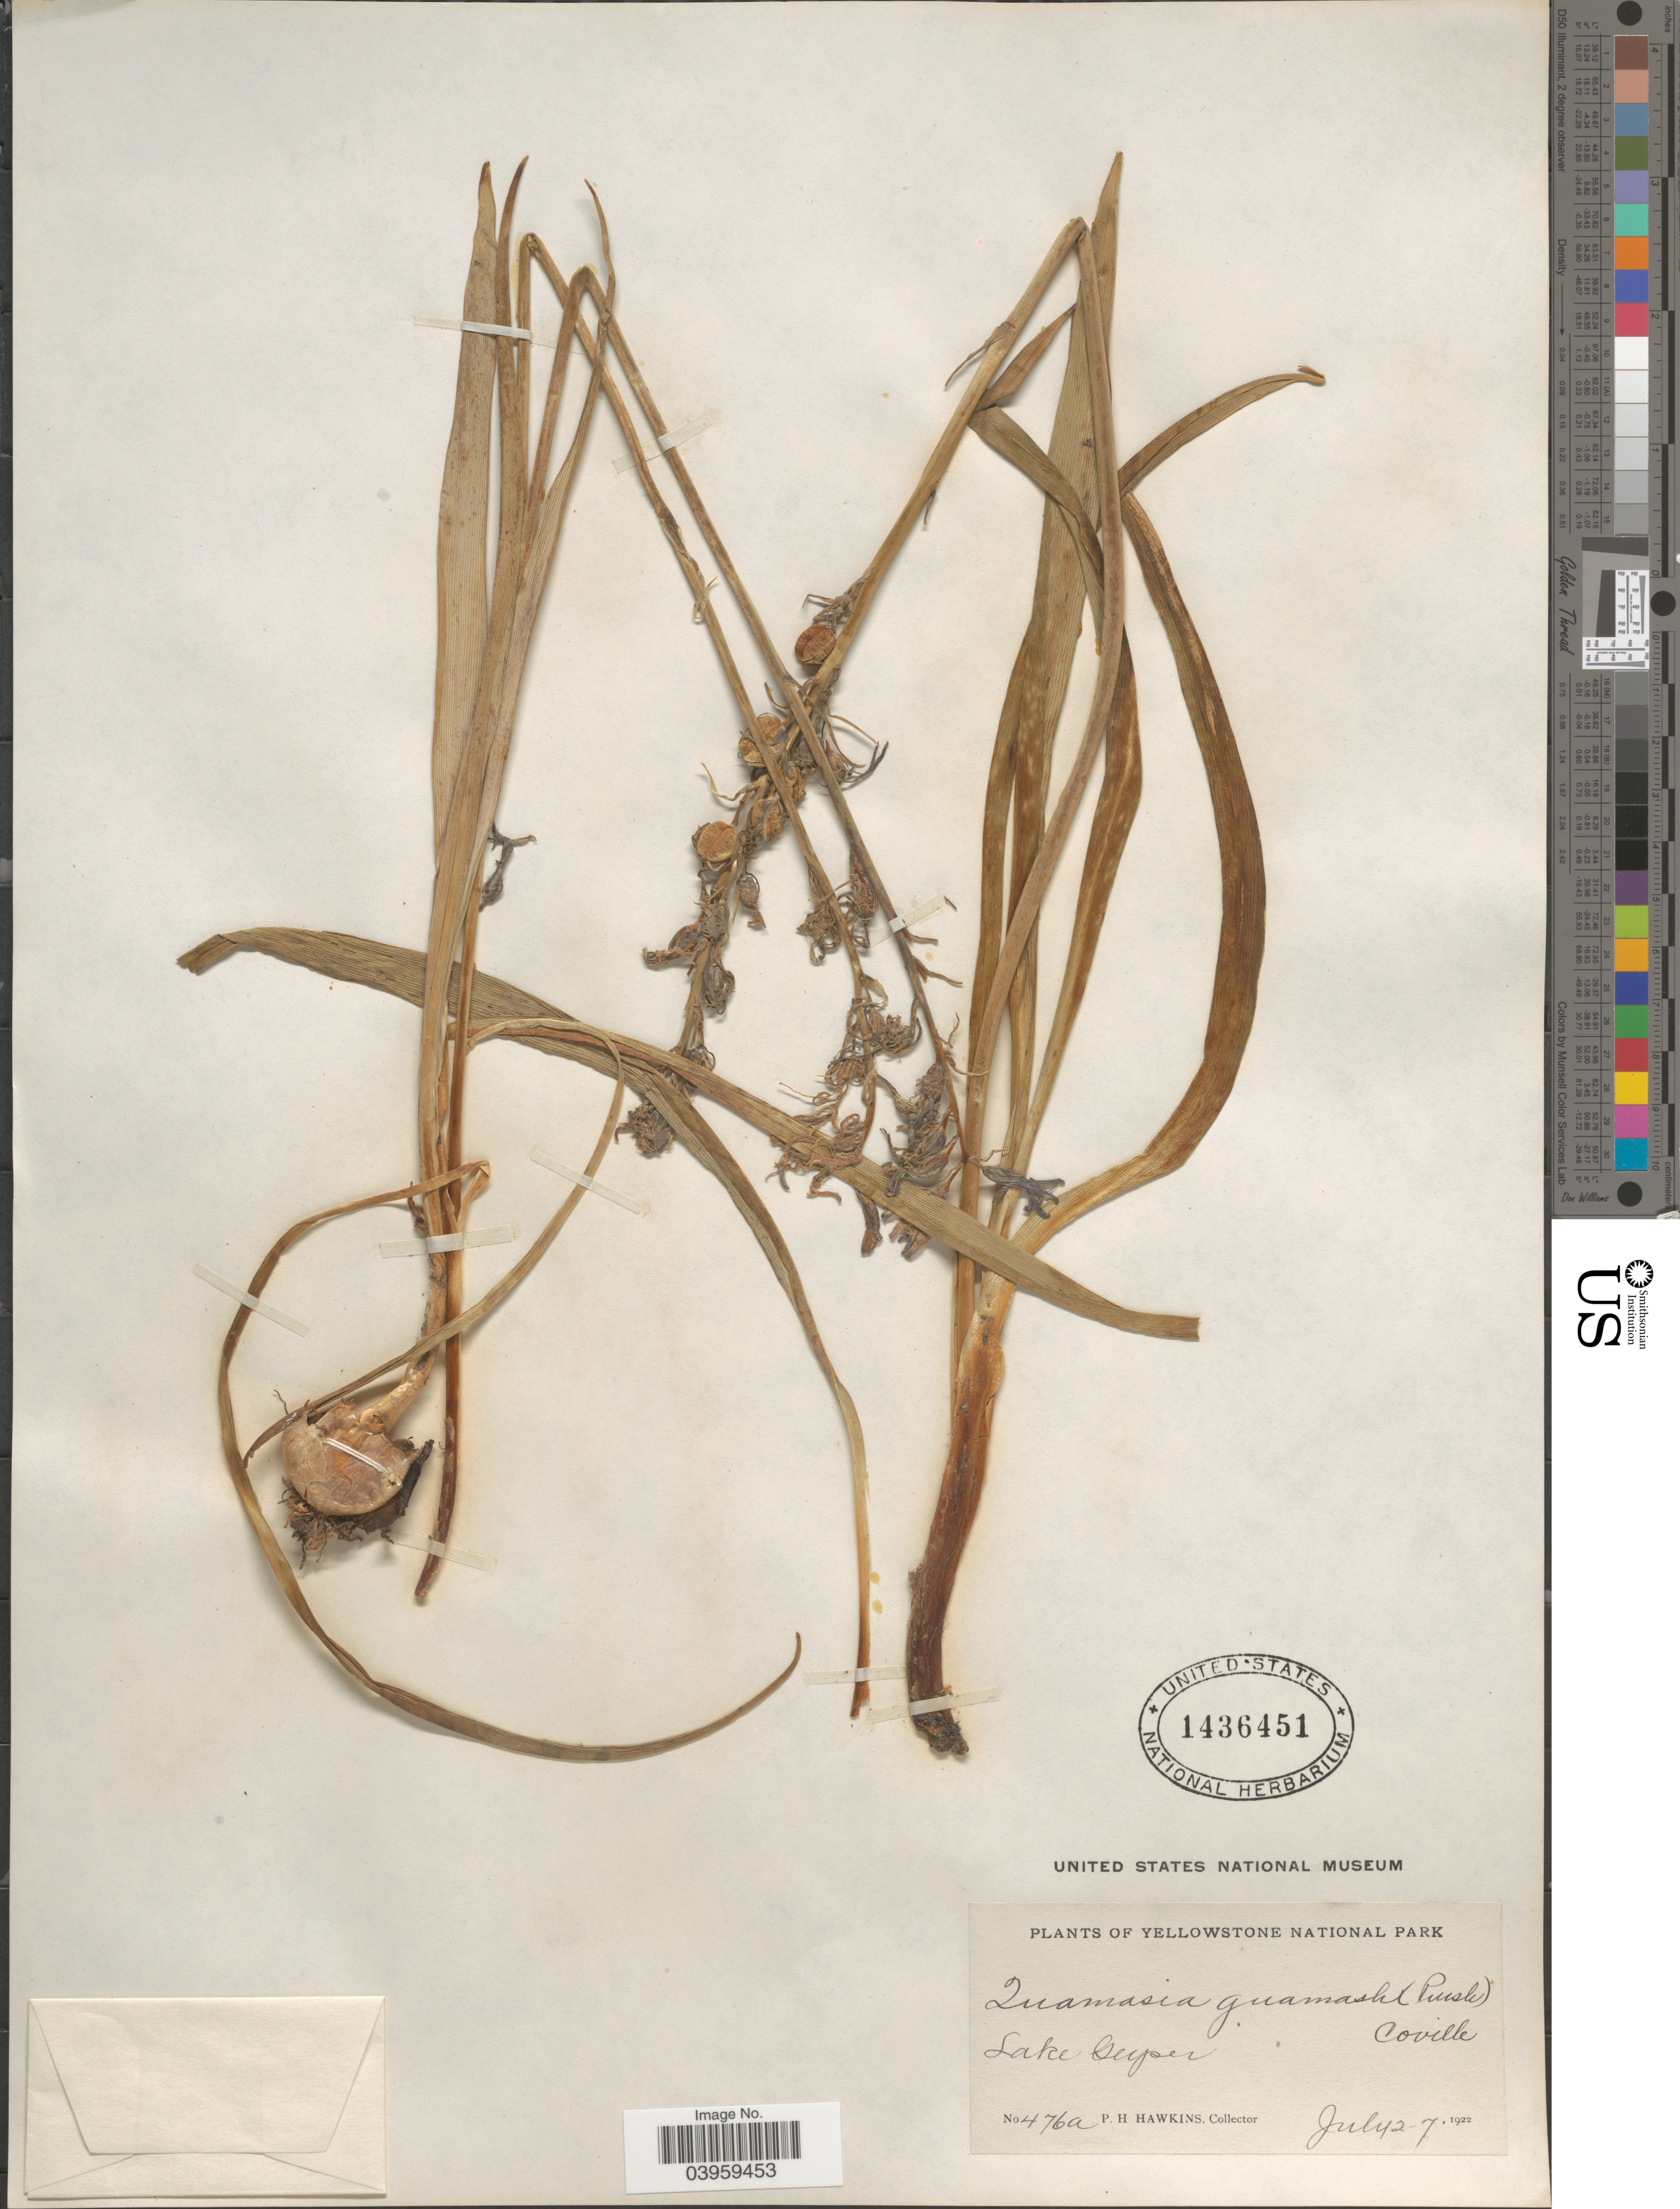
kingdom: Plantae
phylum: Tracheophyta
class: Liliopsida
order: Asparagales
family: Asparagaceae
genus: Camassia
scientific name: Camassia quamash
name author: (Pursh) Greene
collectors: P. Hawkins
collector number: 476a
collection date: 1922-07-02/1922-07-07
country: United States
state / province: Wyoming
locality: Yellowstone National Park. Lake Geyser.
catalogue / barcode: US 1436451